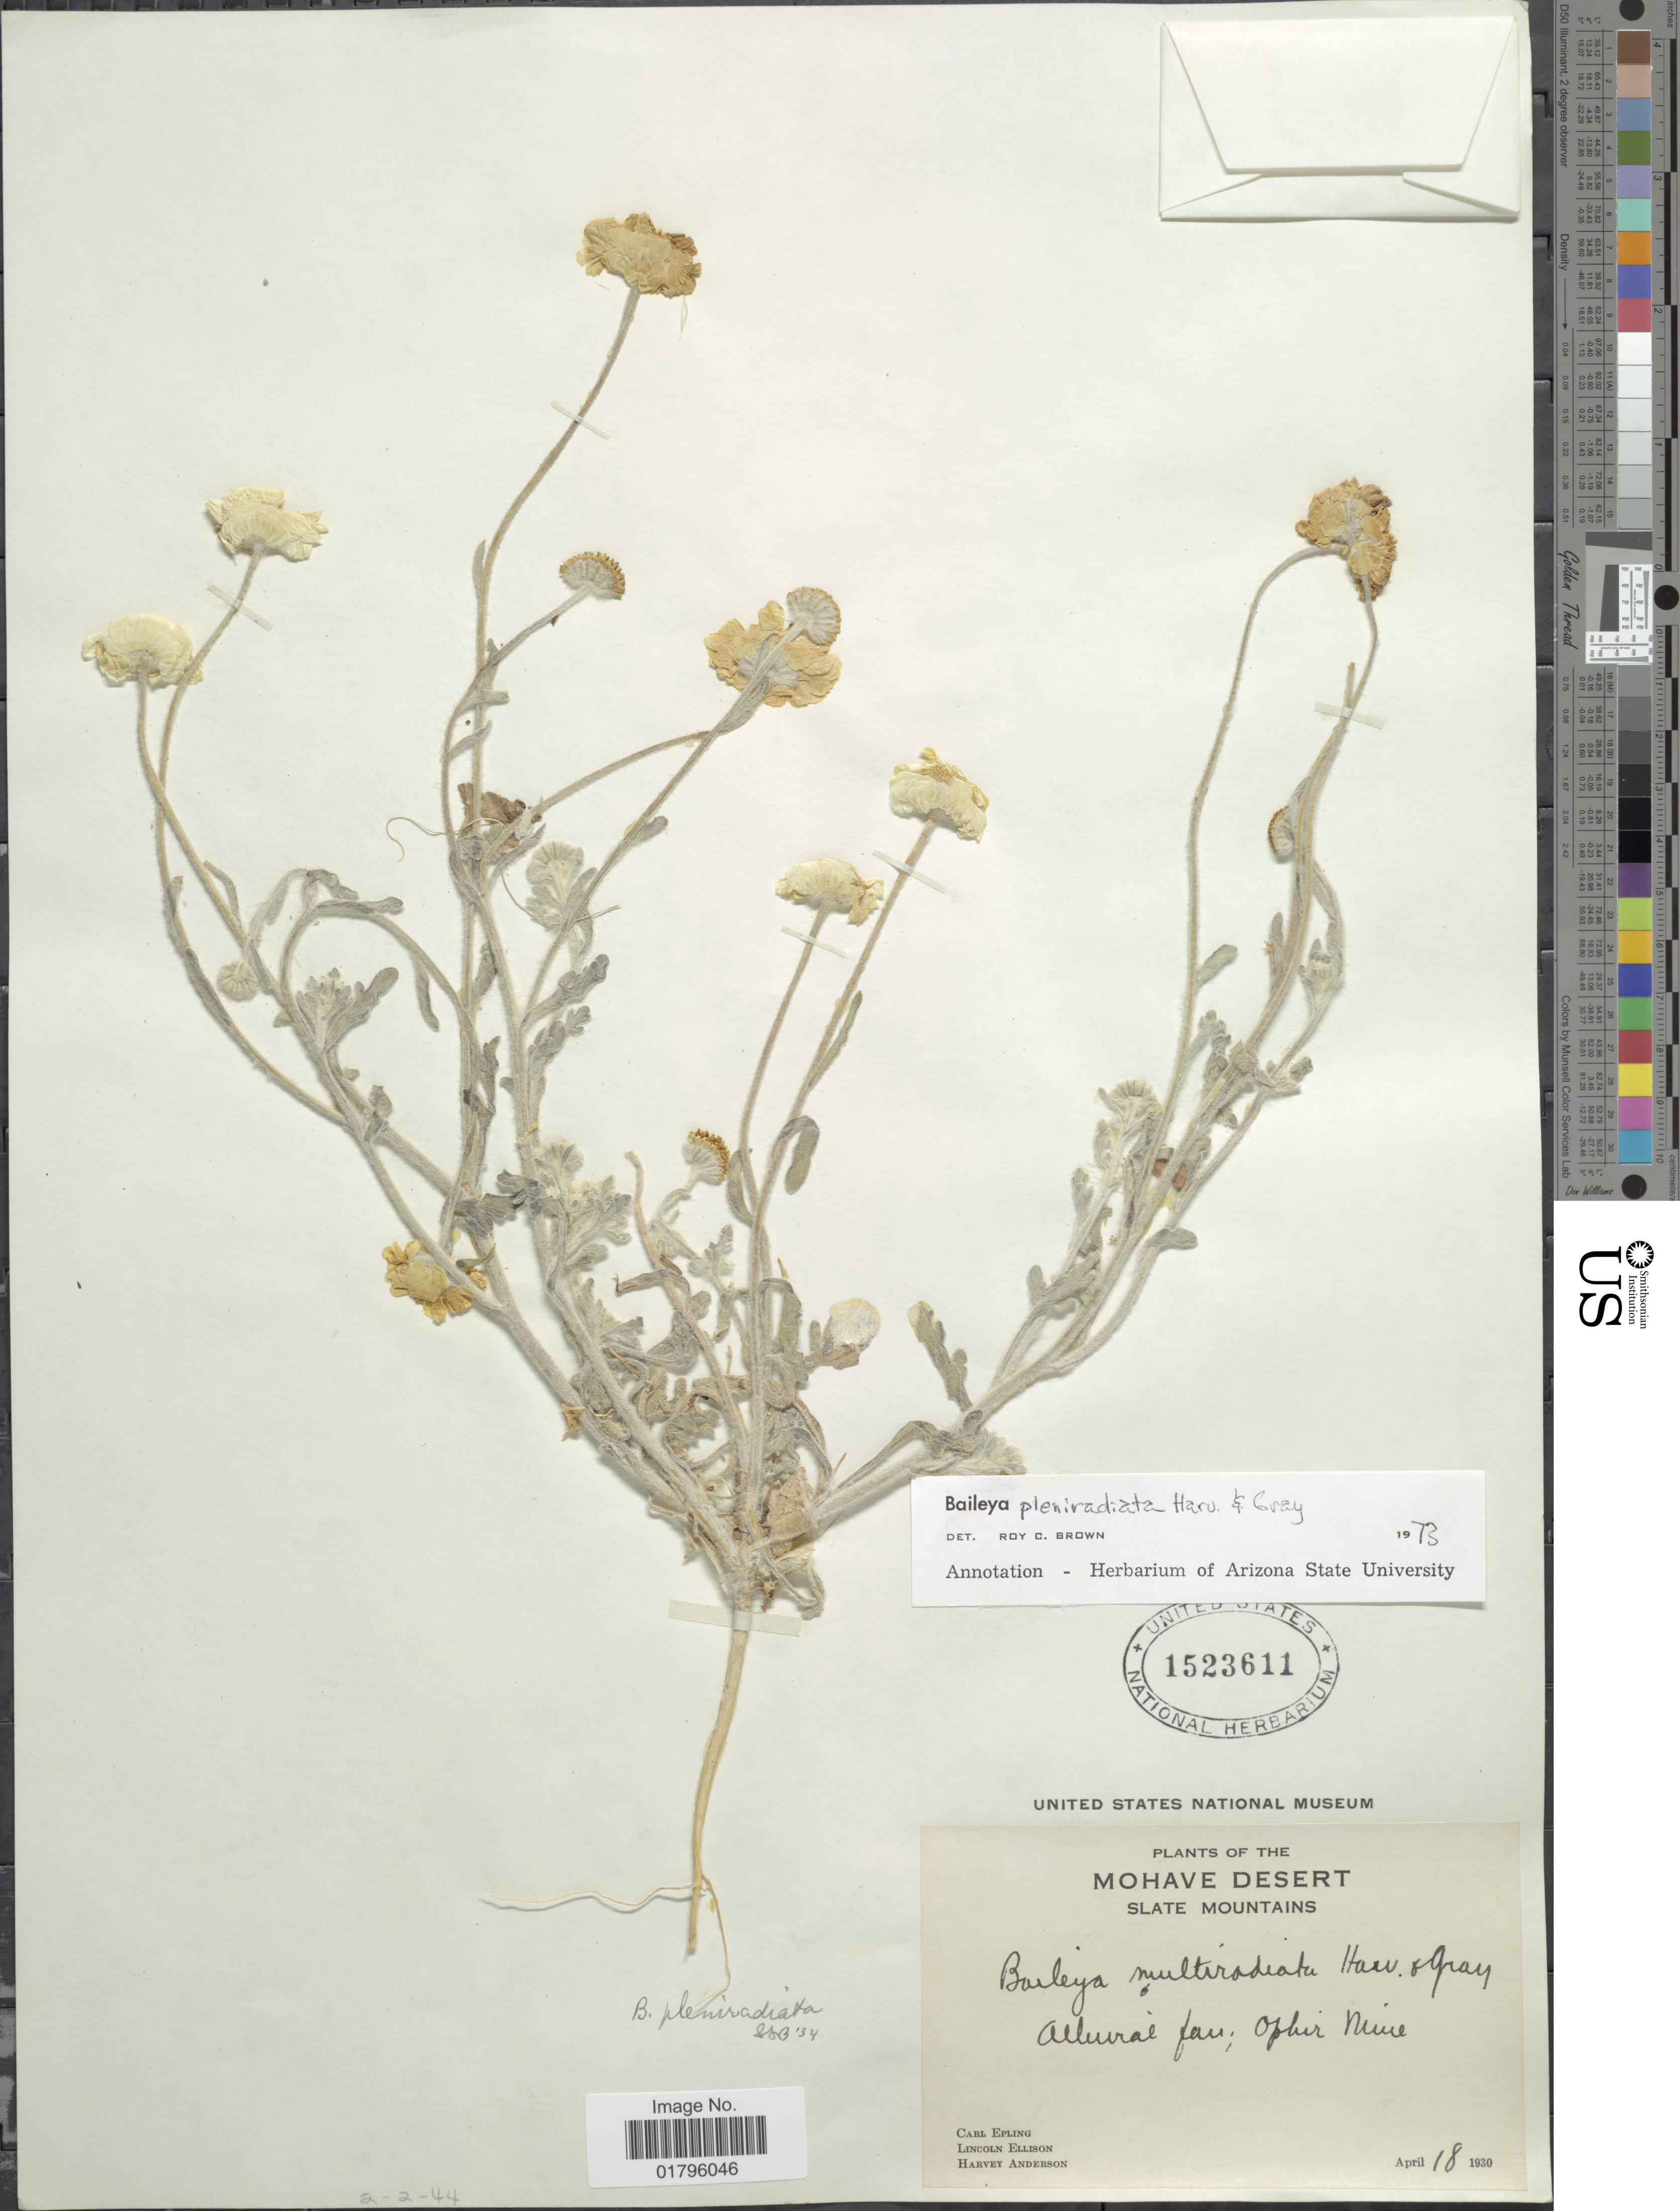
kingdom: Plantae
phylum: Tracheophyta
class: Magnoliopsida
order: Asterales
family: Asteraceae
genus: Baileya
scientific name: Baileya pleniradiata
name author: Harv. & A. Gray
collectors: C. C. Epling, L. Ellison & H. Anderson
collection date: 1930-04-18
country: United States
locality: Mohave Desert. Slate Mountains. Ophir Mine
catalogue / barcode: US 1523611